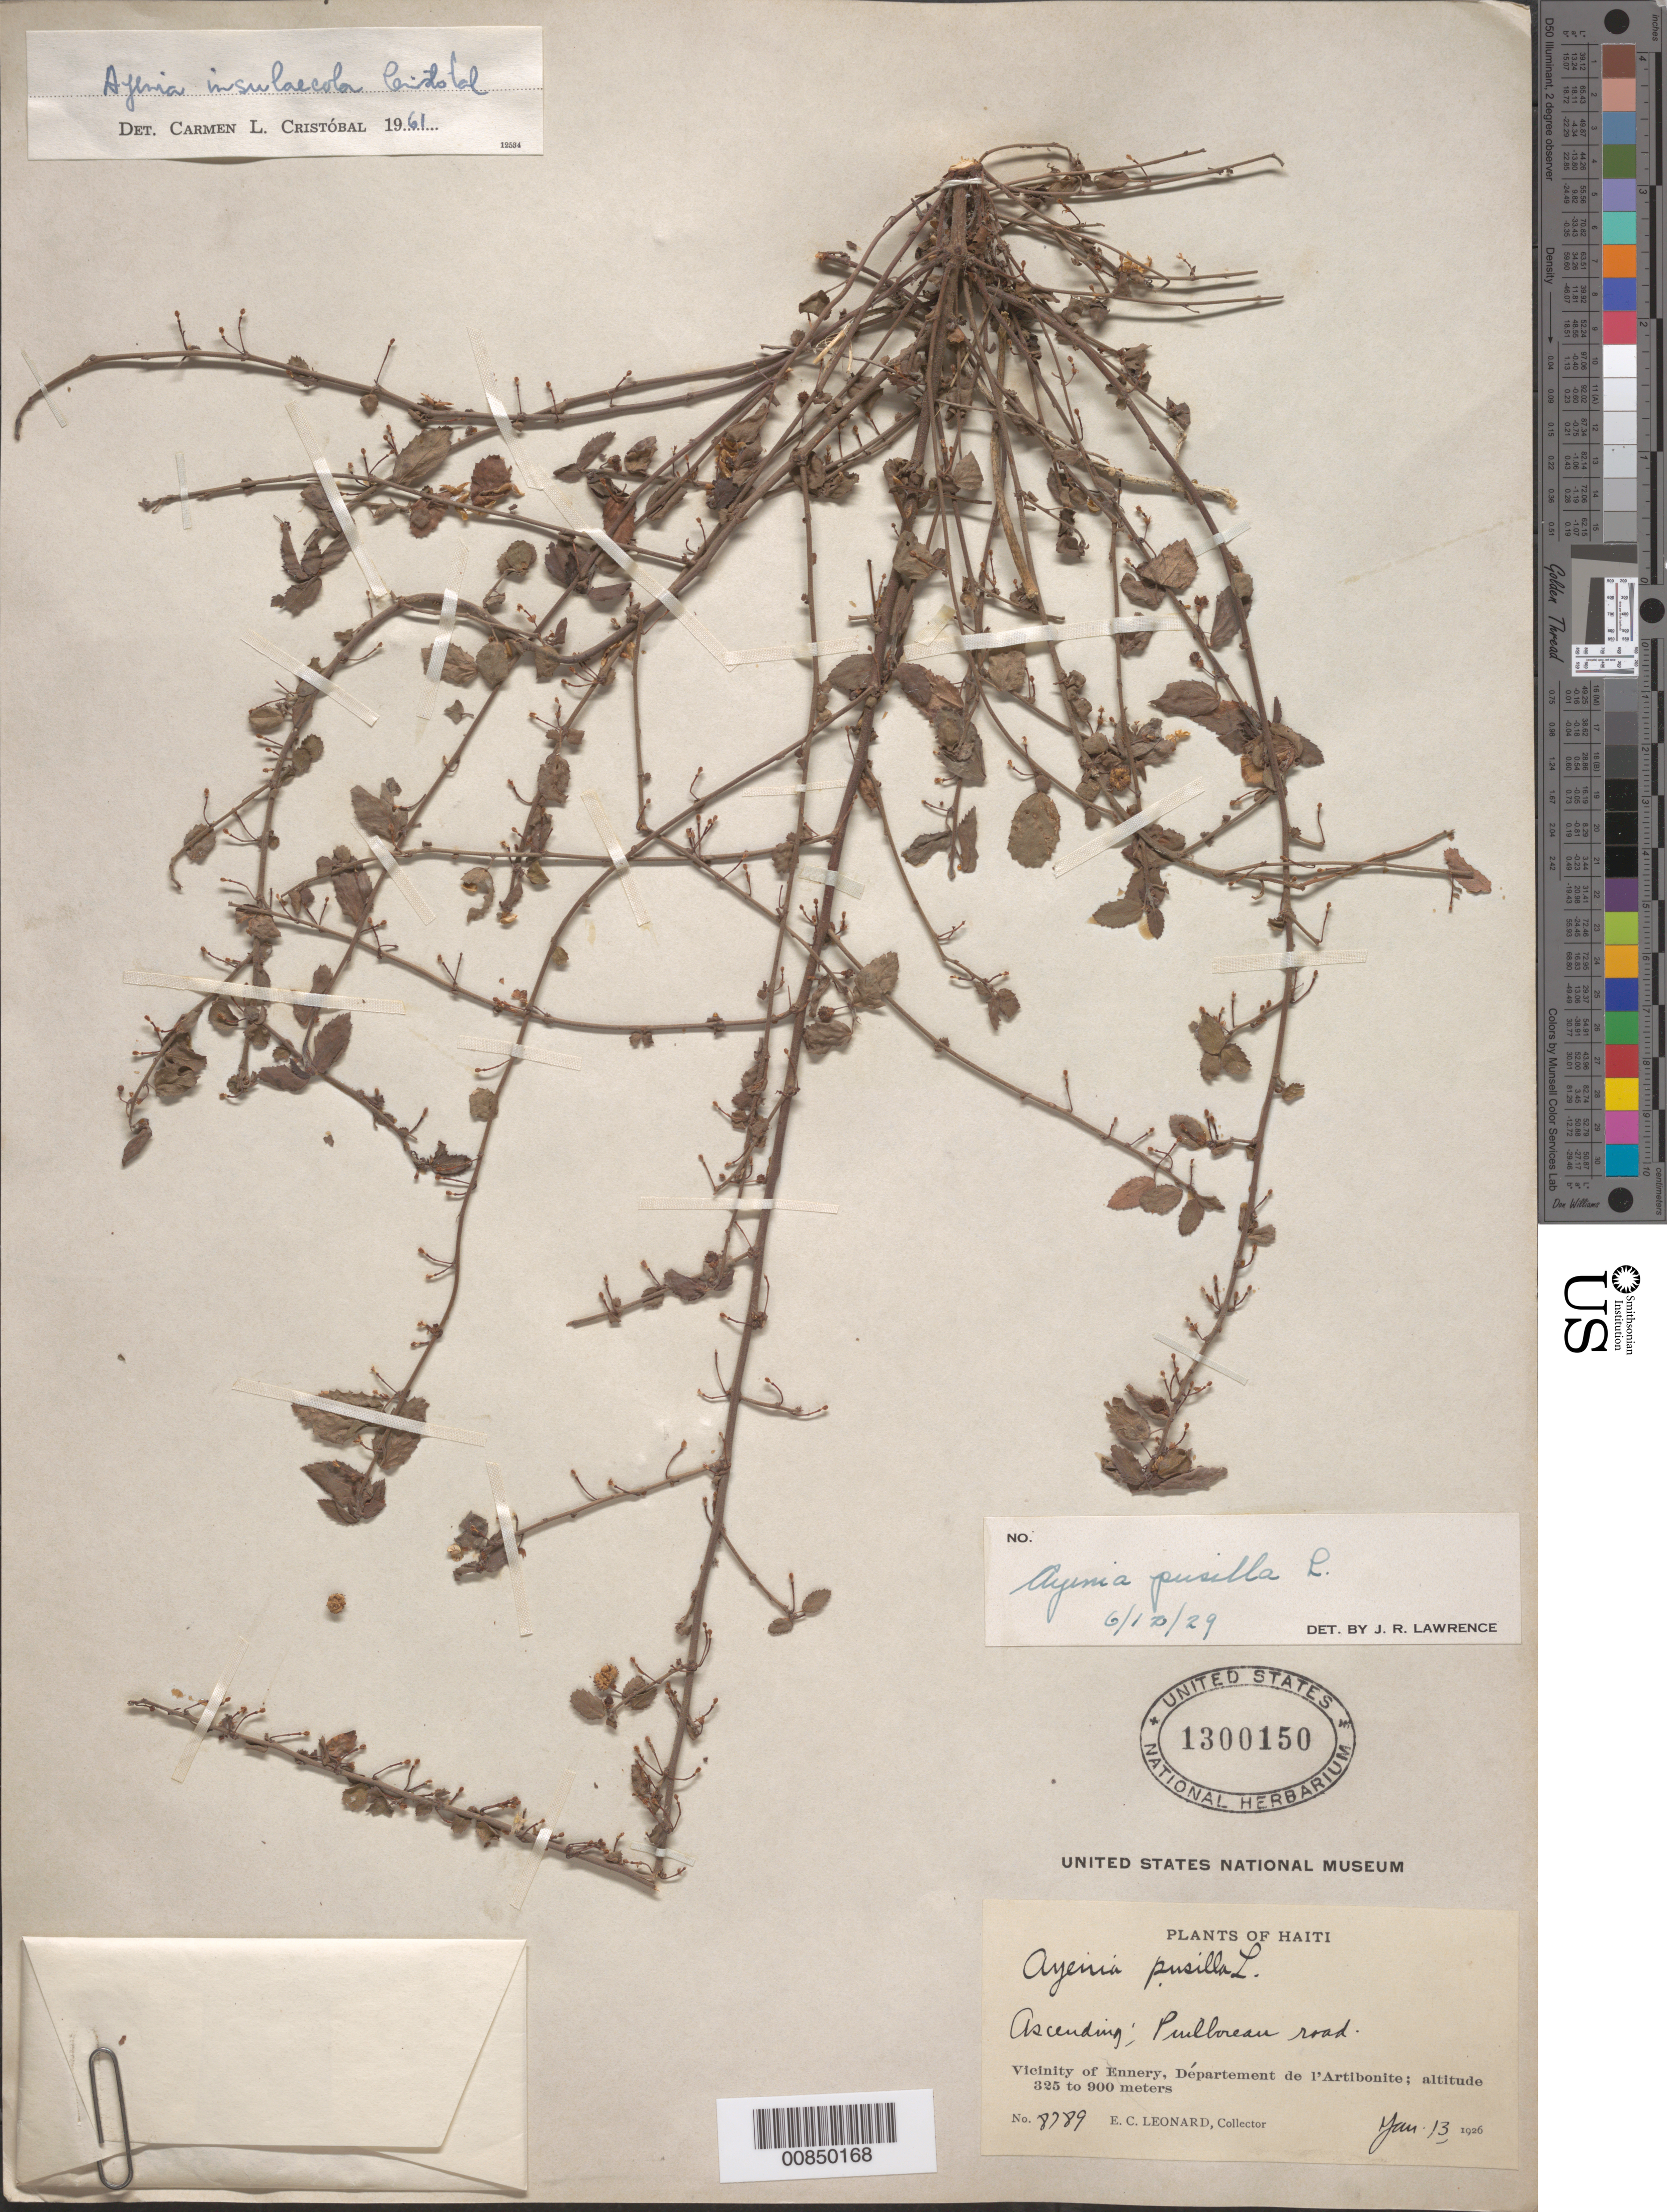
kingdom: Plantae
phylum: Tracheophyta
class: Magnoliopsida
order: Malvales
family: Malvaceae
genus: Ayenia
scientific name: Ayenia insulicola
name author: Cristóbal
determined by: Cristóbal, C. L.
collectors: E. C. Leonard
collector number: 8789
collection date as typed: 13 Jan 1926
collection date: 1926-01-13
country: Haiti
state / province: Artibonite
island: Hispaniola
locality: Vicinity of Ennery, Puilboreau Road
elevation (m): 325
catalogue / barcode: US 1300150